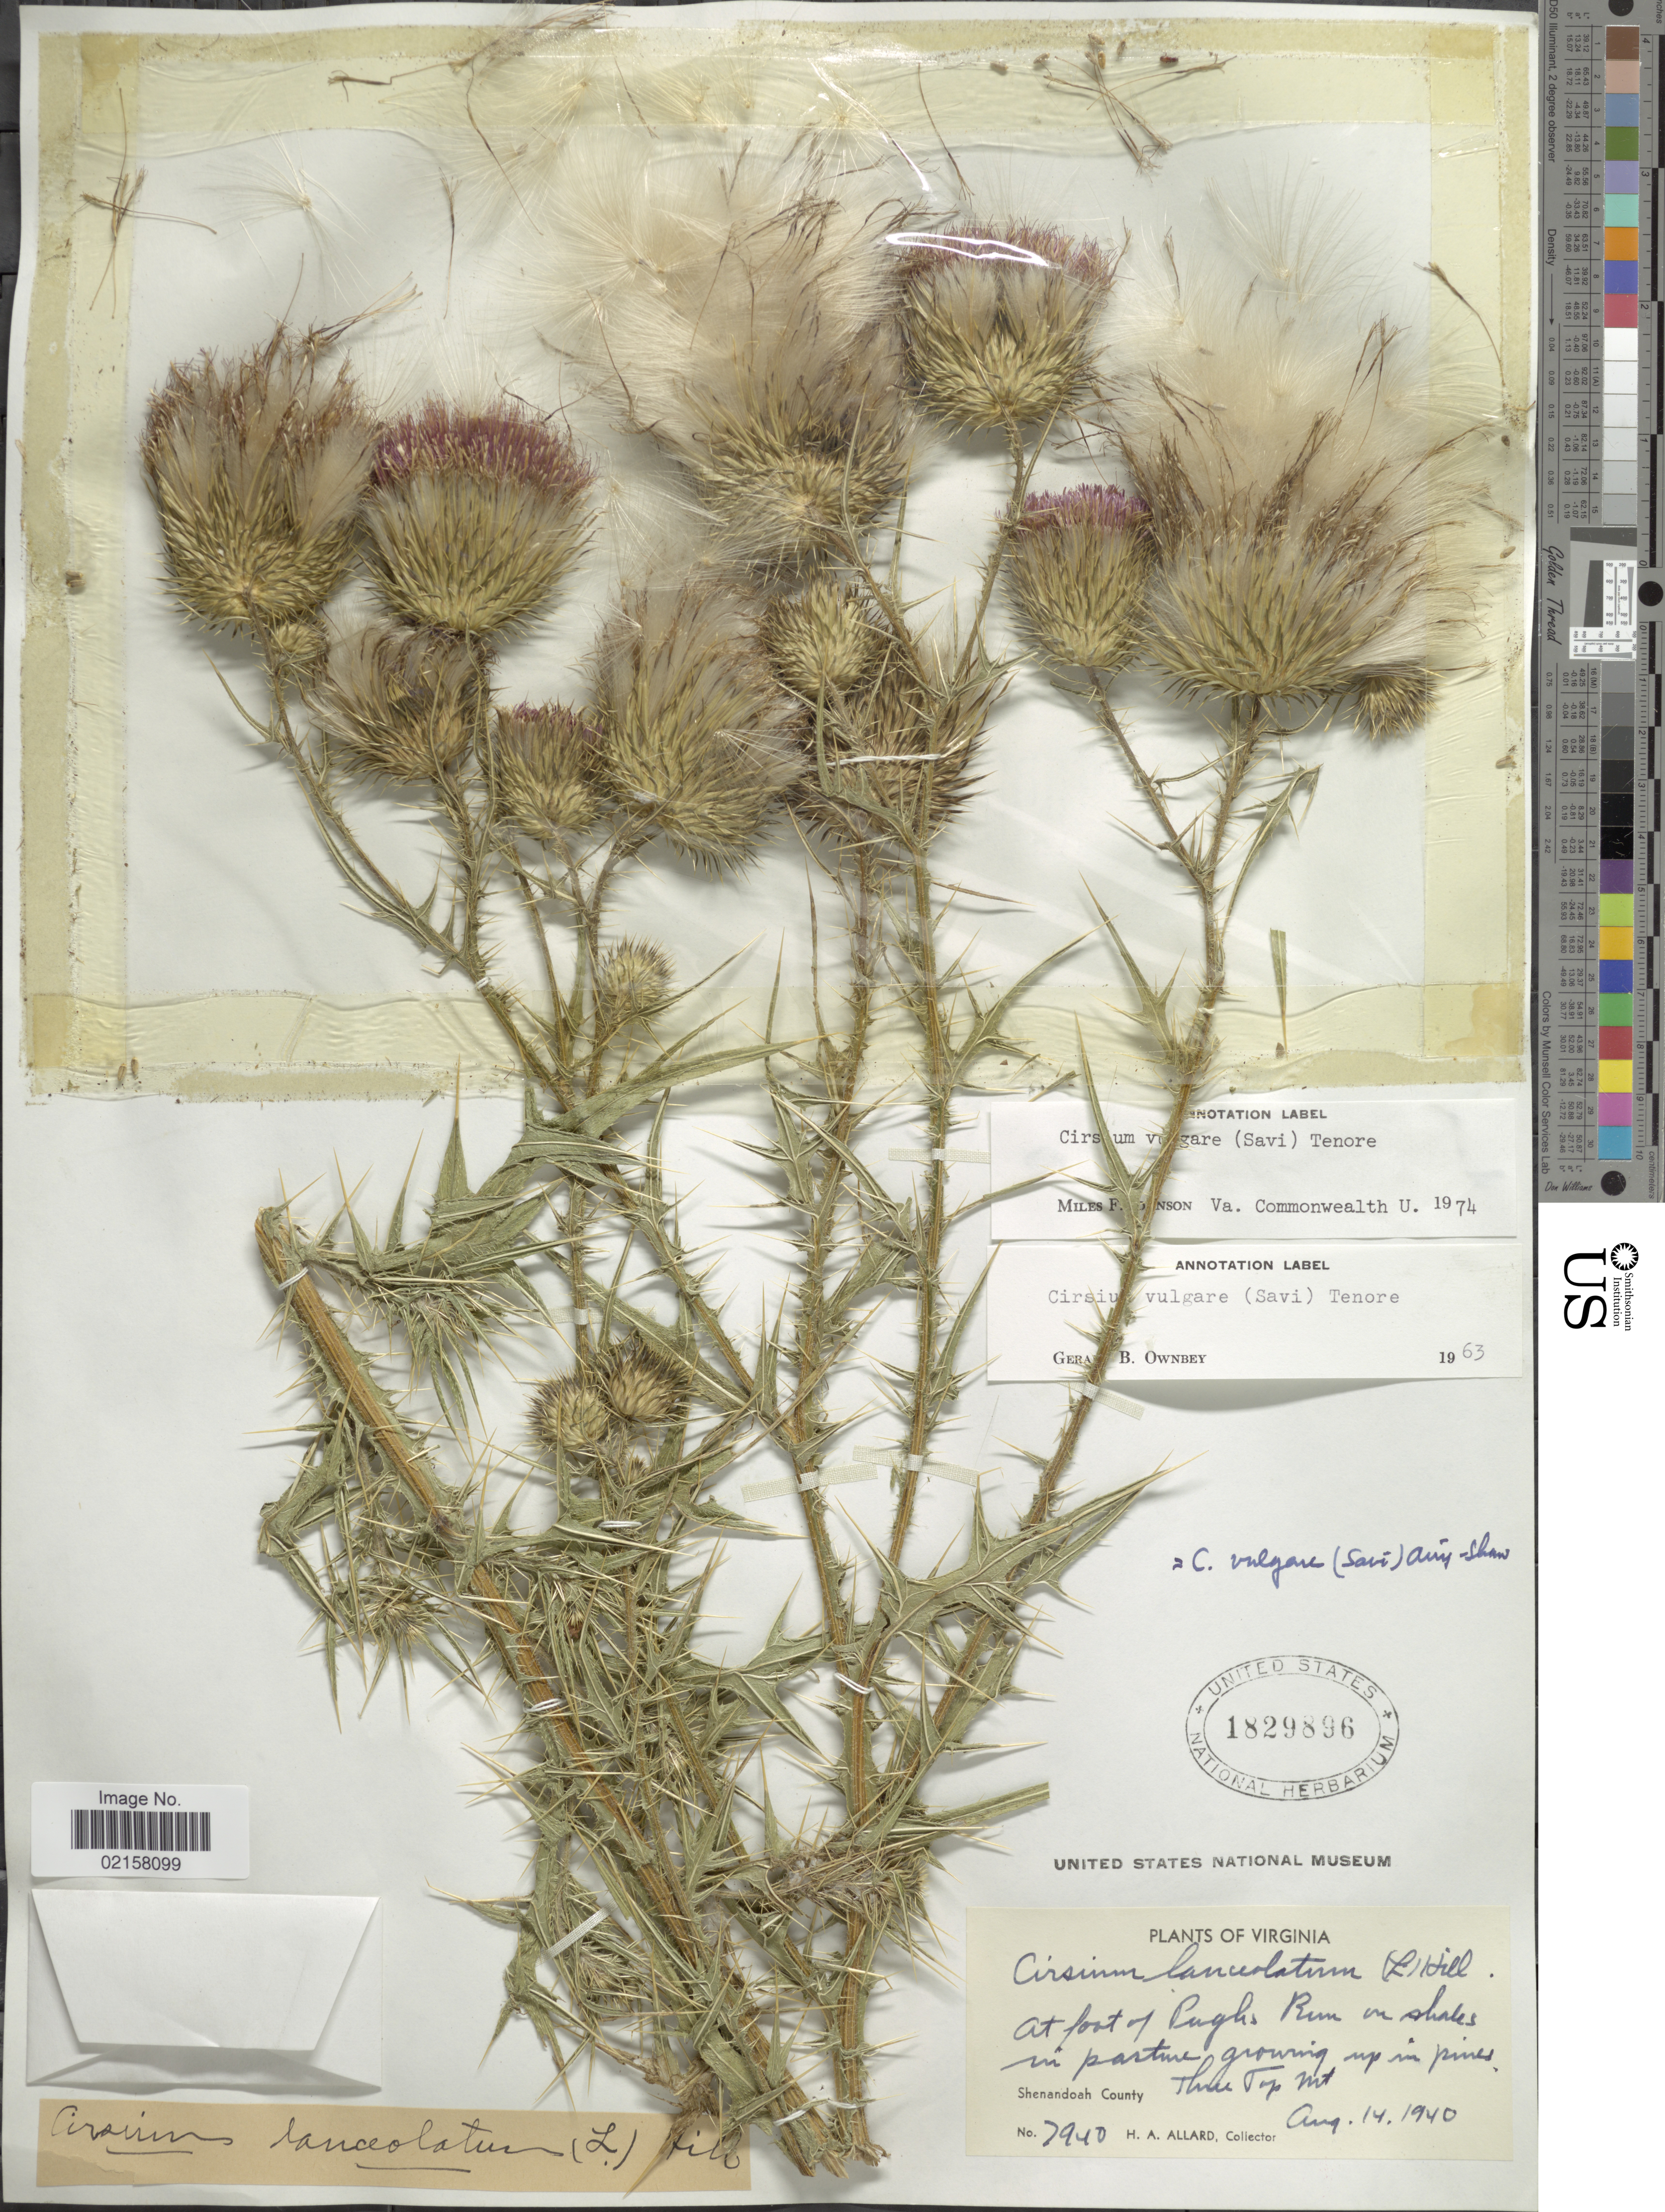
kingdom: Plantae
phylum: Tracheophyta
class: Magnoliopsida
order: Asterales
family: Asteraceae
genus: Cirsium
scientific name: Cirsium vulgare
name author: (Savi) Ten.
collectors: H. A. Allard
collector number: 7940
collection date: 1940-08-14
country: United States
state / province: Virginia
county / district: Shenandoah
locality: At foot of Pughs Run on shales in pasture growing up in pines, Shenandoah County, Three Top Mt.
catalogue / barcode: US 1829896